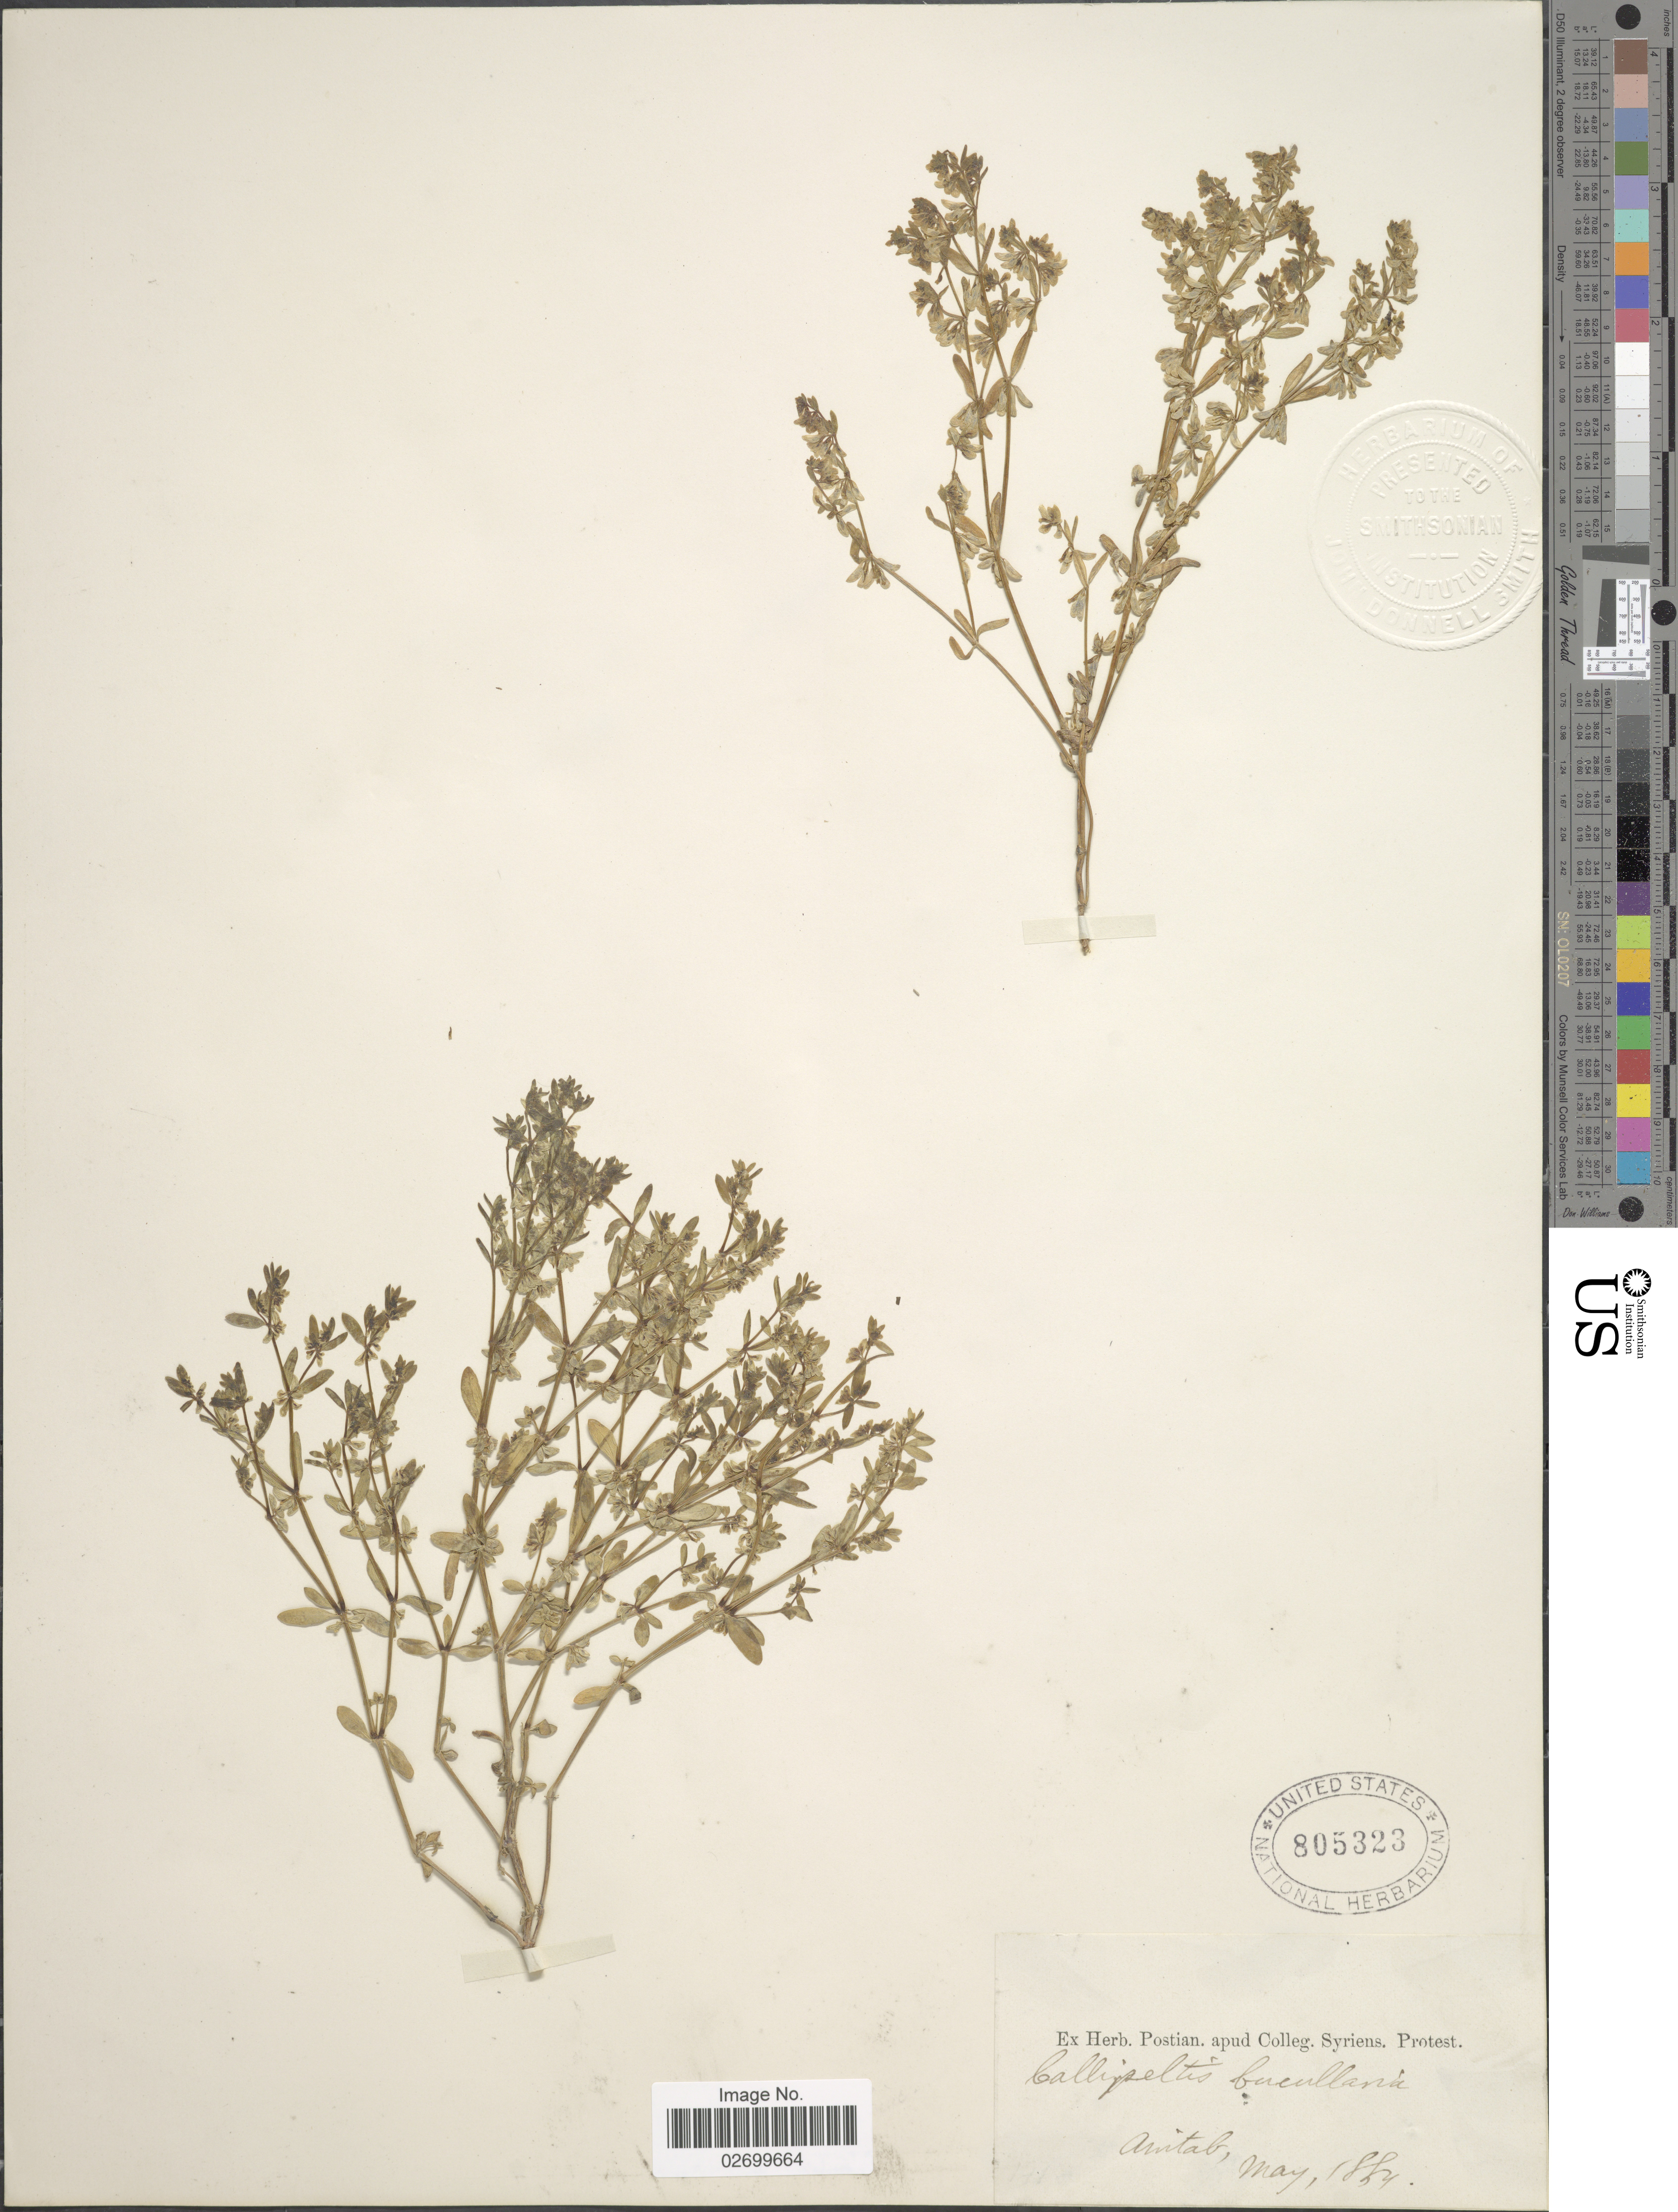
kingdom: Plantae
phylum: Tracheophyta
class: Magnoliopsida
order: Gentianales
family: Rubiaceae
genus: Callipeltis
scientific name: Callipeltis cucullaris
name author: (L.) DC.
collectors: ex herb. Postian. apud Colleg. Syriens. Protest. USE "Fannie P. A. Shepard" (10308853) AS PRIMARY COLLECTOR INSTEAD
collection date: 1854-05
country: Turkey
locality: Anitab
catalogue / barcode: US 805323